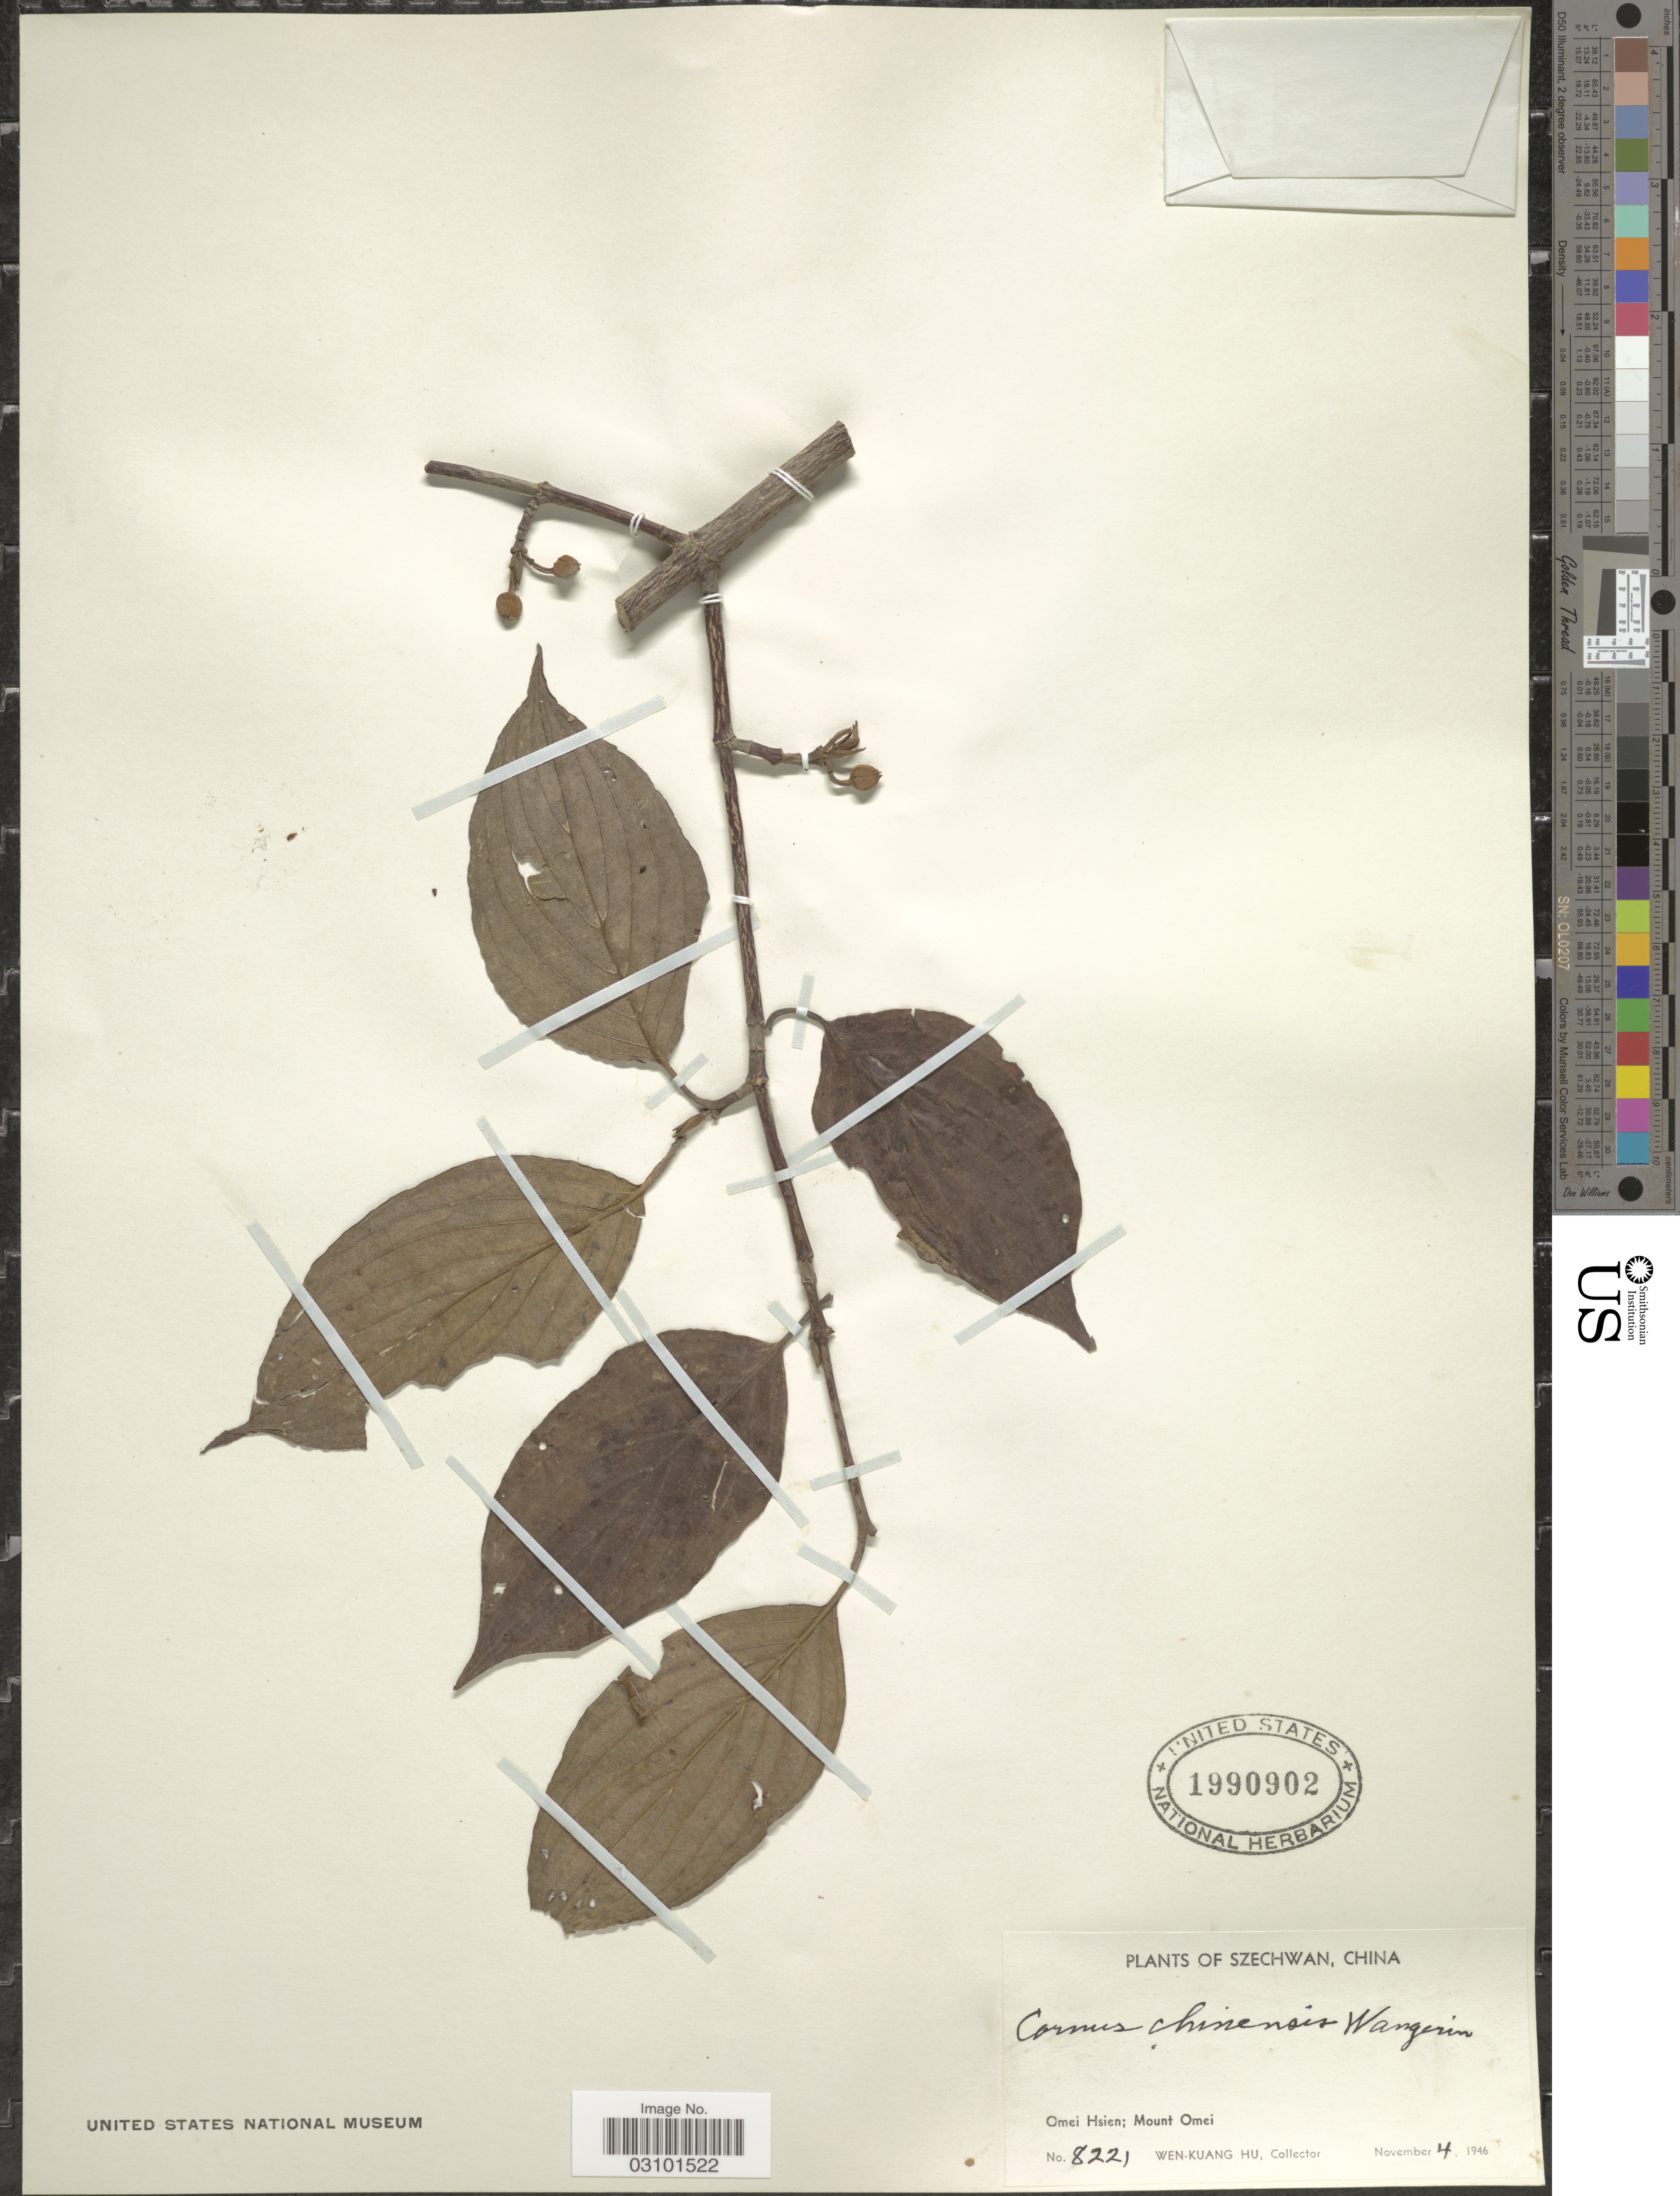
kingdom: Plantae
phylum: Tracheophyta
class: Magnoliopsida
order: Cornales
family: Cornaceae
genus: Cornus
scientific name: Cornus chinensis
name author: Wangerin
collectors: W. K. Hu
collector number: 8221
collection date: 1946-11-04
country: China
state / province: Sichuan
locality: Szechwan. Omei Hsien; Mount Omei.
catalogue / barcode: US 1990902